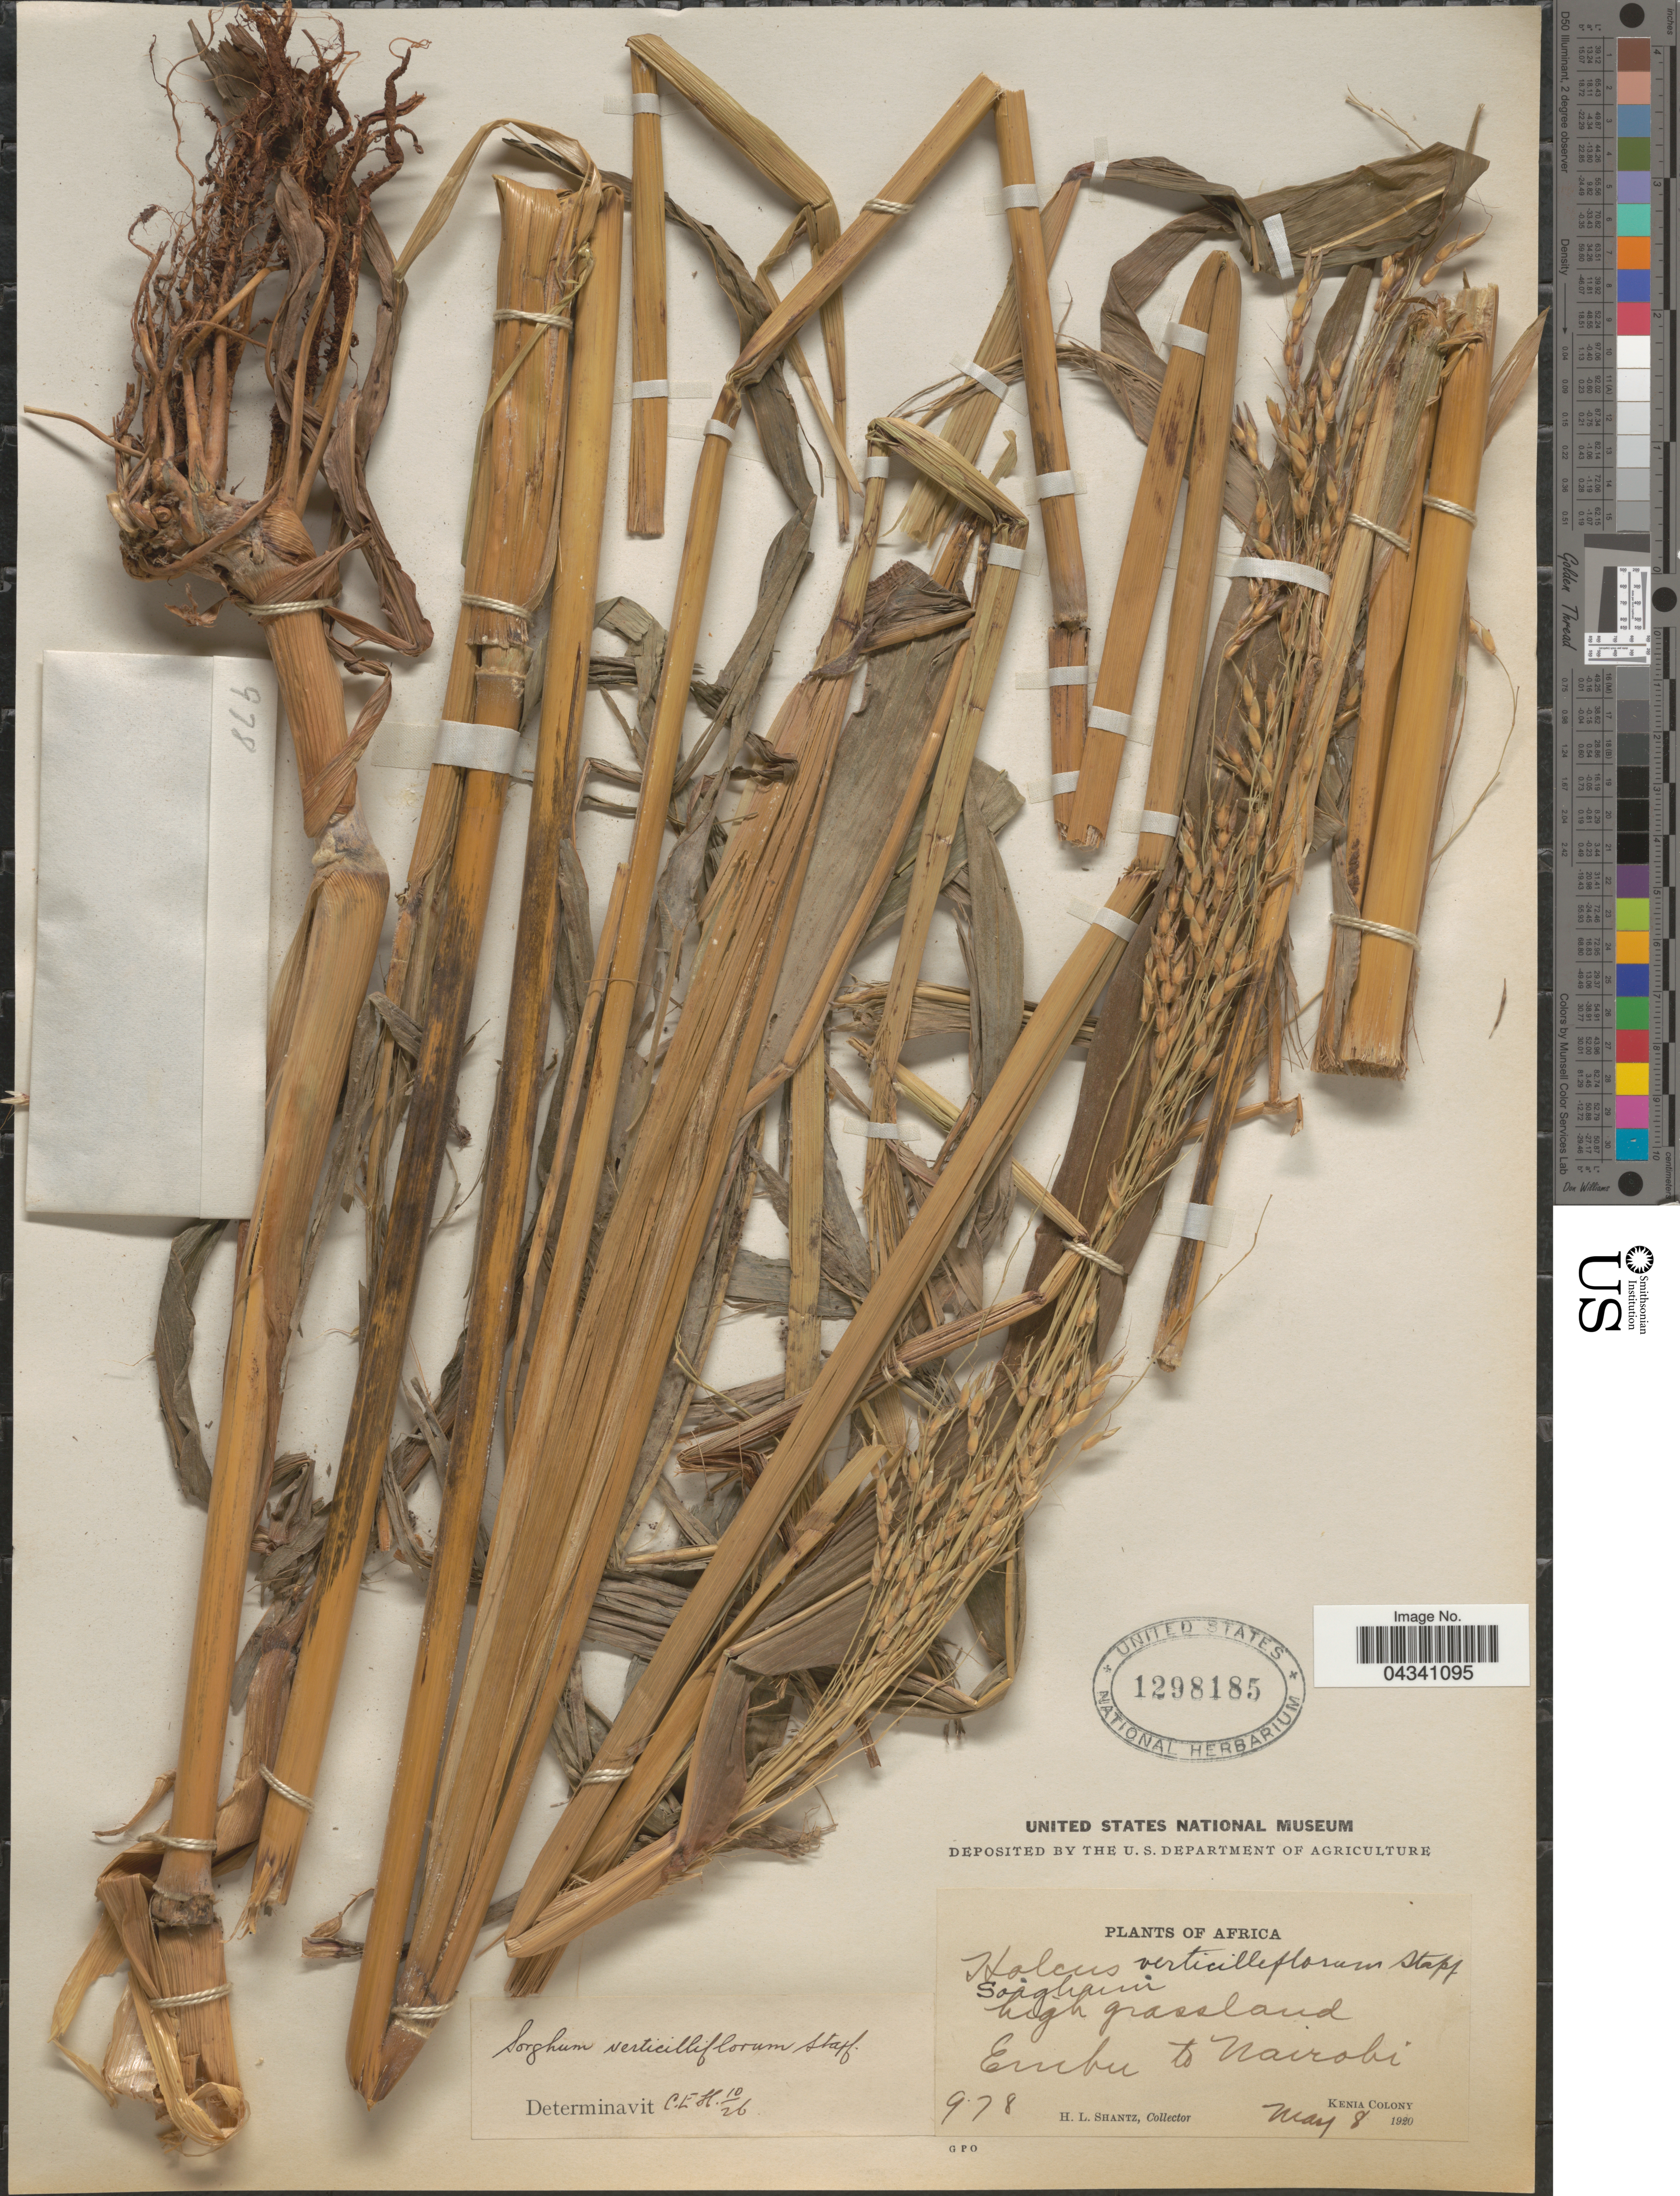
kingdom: Plantae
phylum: Tracheophyta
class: Liliopsida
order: Poales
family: Poaceae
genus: Sorghum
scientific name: Sorghum arundinaceum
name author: (Desv.) Stapf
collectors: H. Shantz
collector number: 978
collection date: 1920-05-08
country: Kenya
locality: Embu to Nairobi. Kenia Colony.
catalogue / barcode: US 1298185